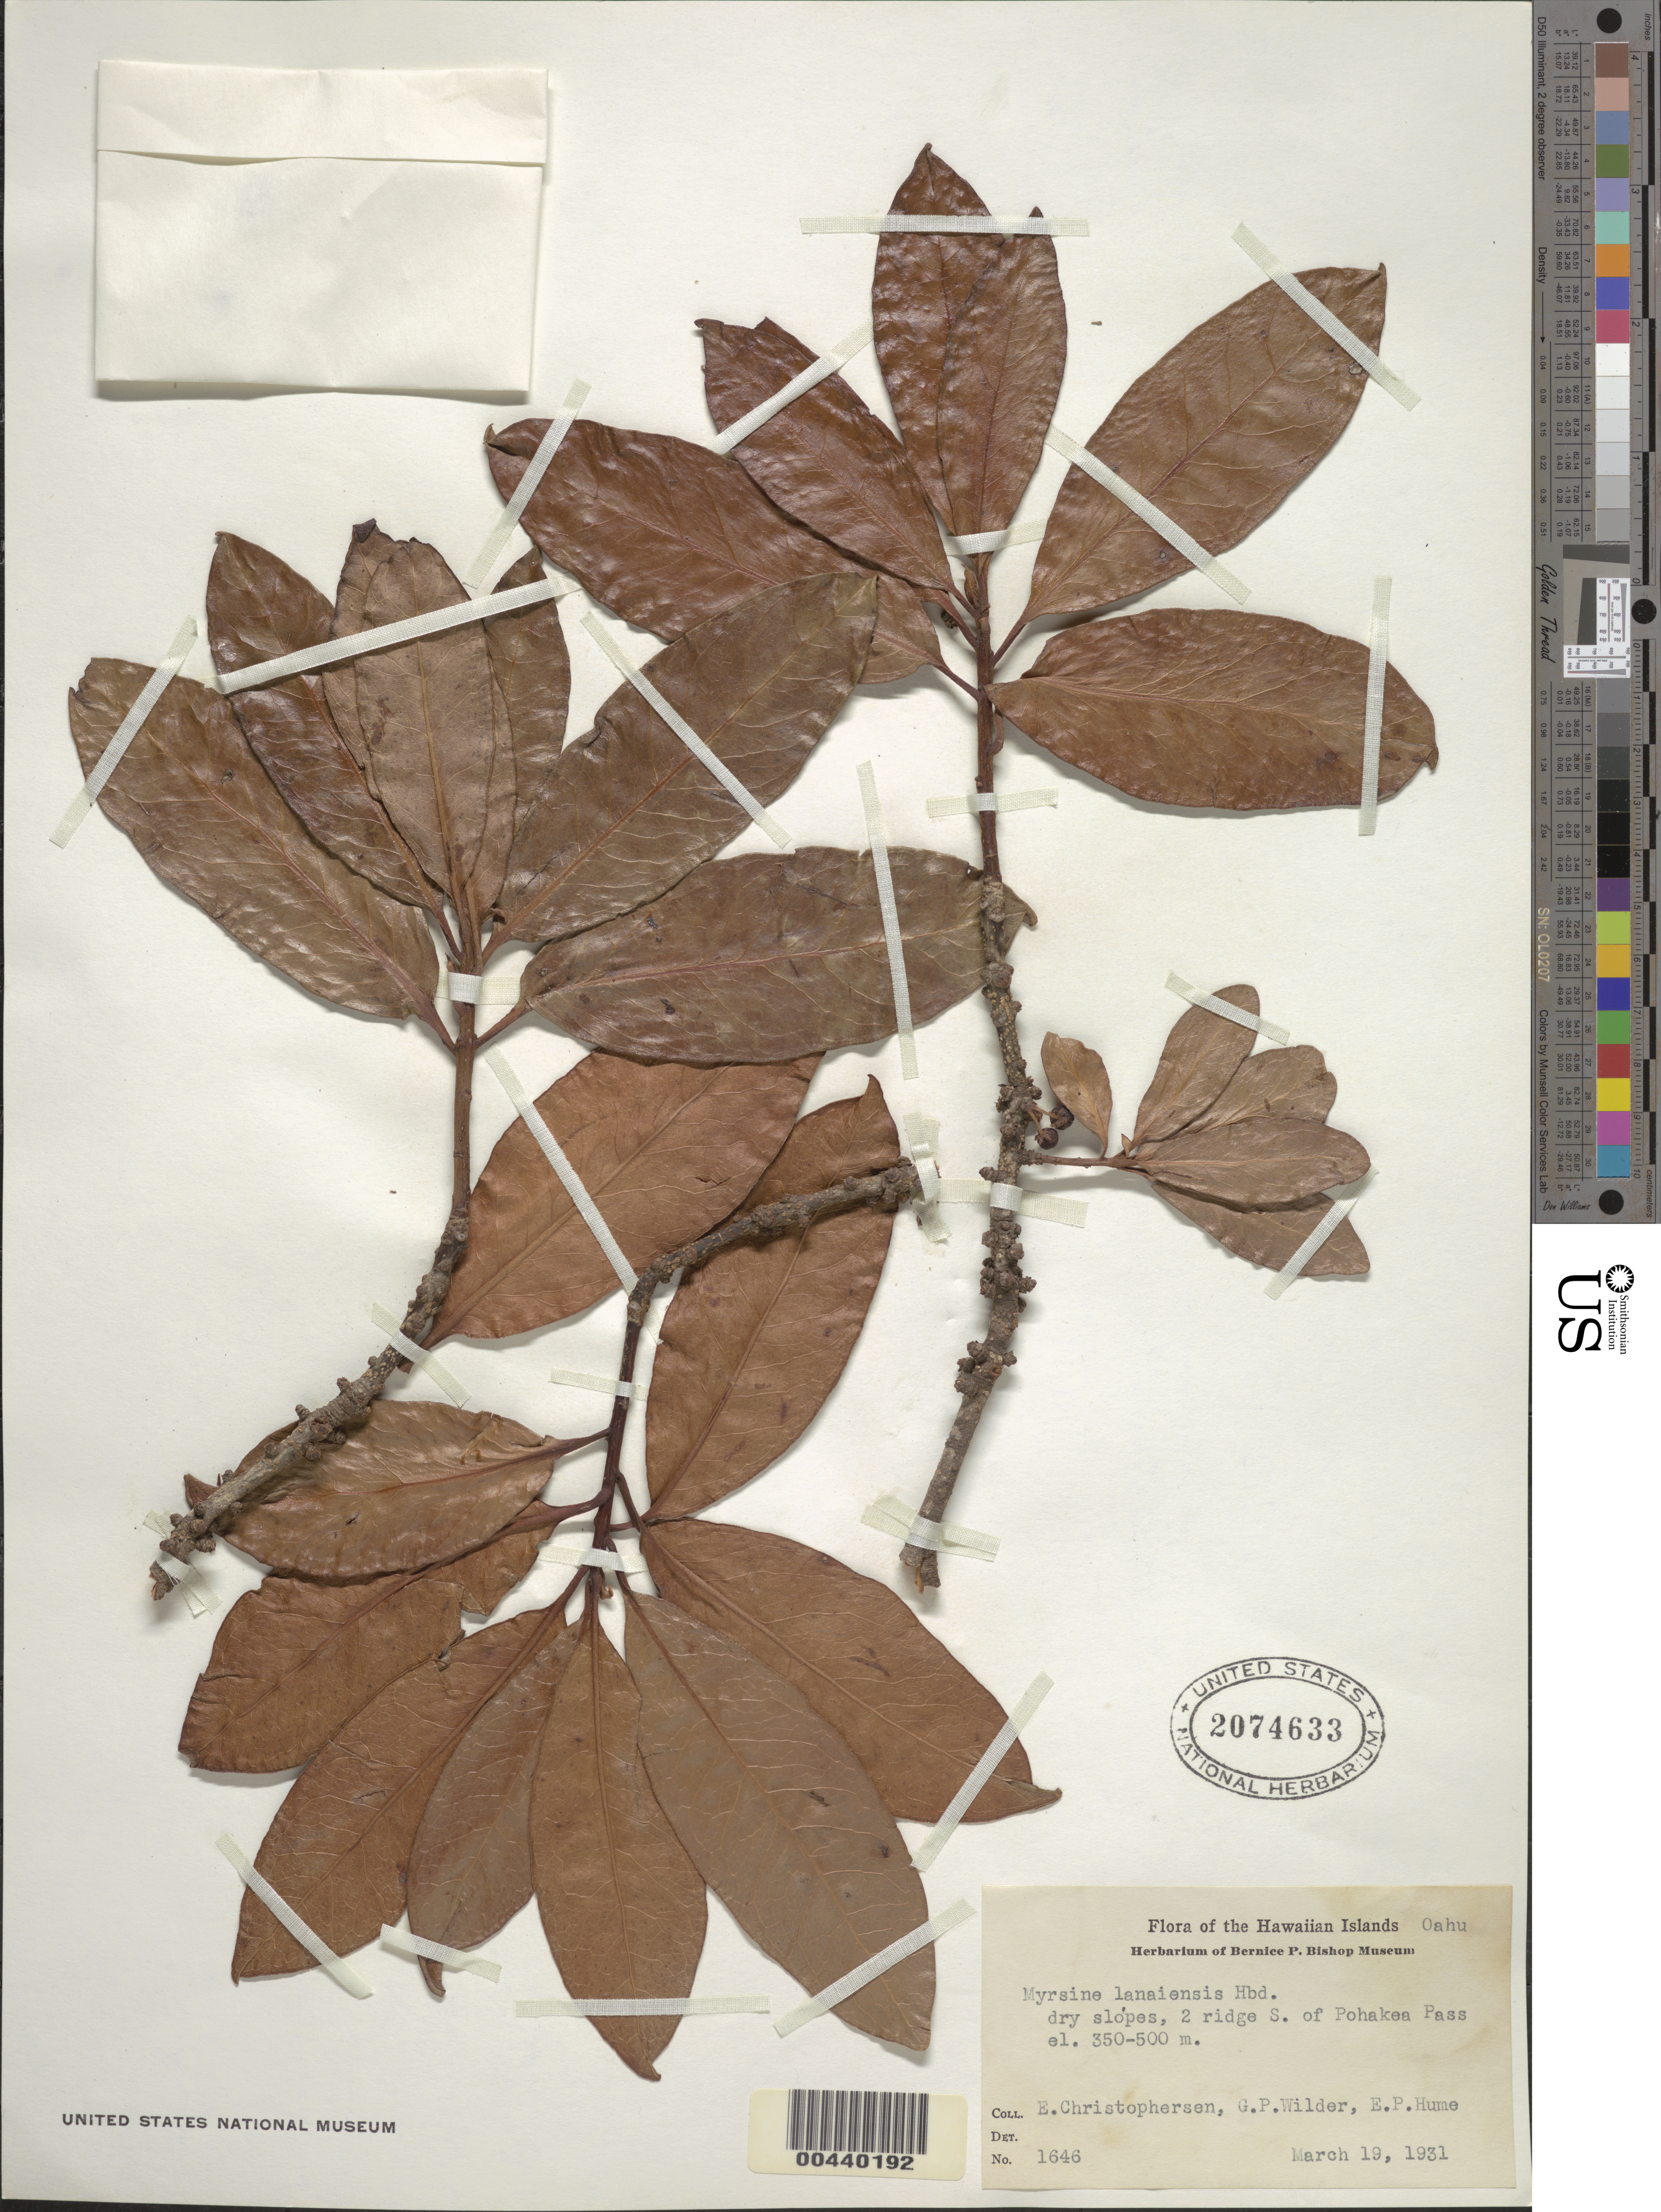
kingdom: Plantae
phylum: Tracheophyta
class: Magnoliopsida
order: Ericales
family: Primulaceae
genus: Myrsine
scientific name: Myrsine lanaiensis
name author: Hillebr.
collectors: E. Christophersen, G. Wilder & E. Hume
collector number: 1646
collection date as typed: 19 Mar 1931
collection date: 1931-03-19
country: United States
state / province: Hawaii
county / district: Honolulu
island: Oahu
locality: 2 ridge S of Pohakea Pass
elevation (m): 350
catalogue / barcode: US 2074633